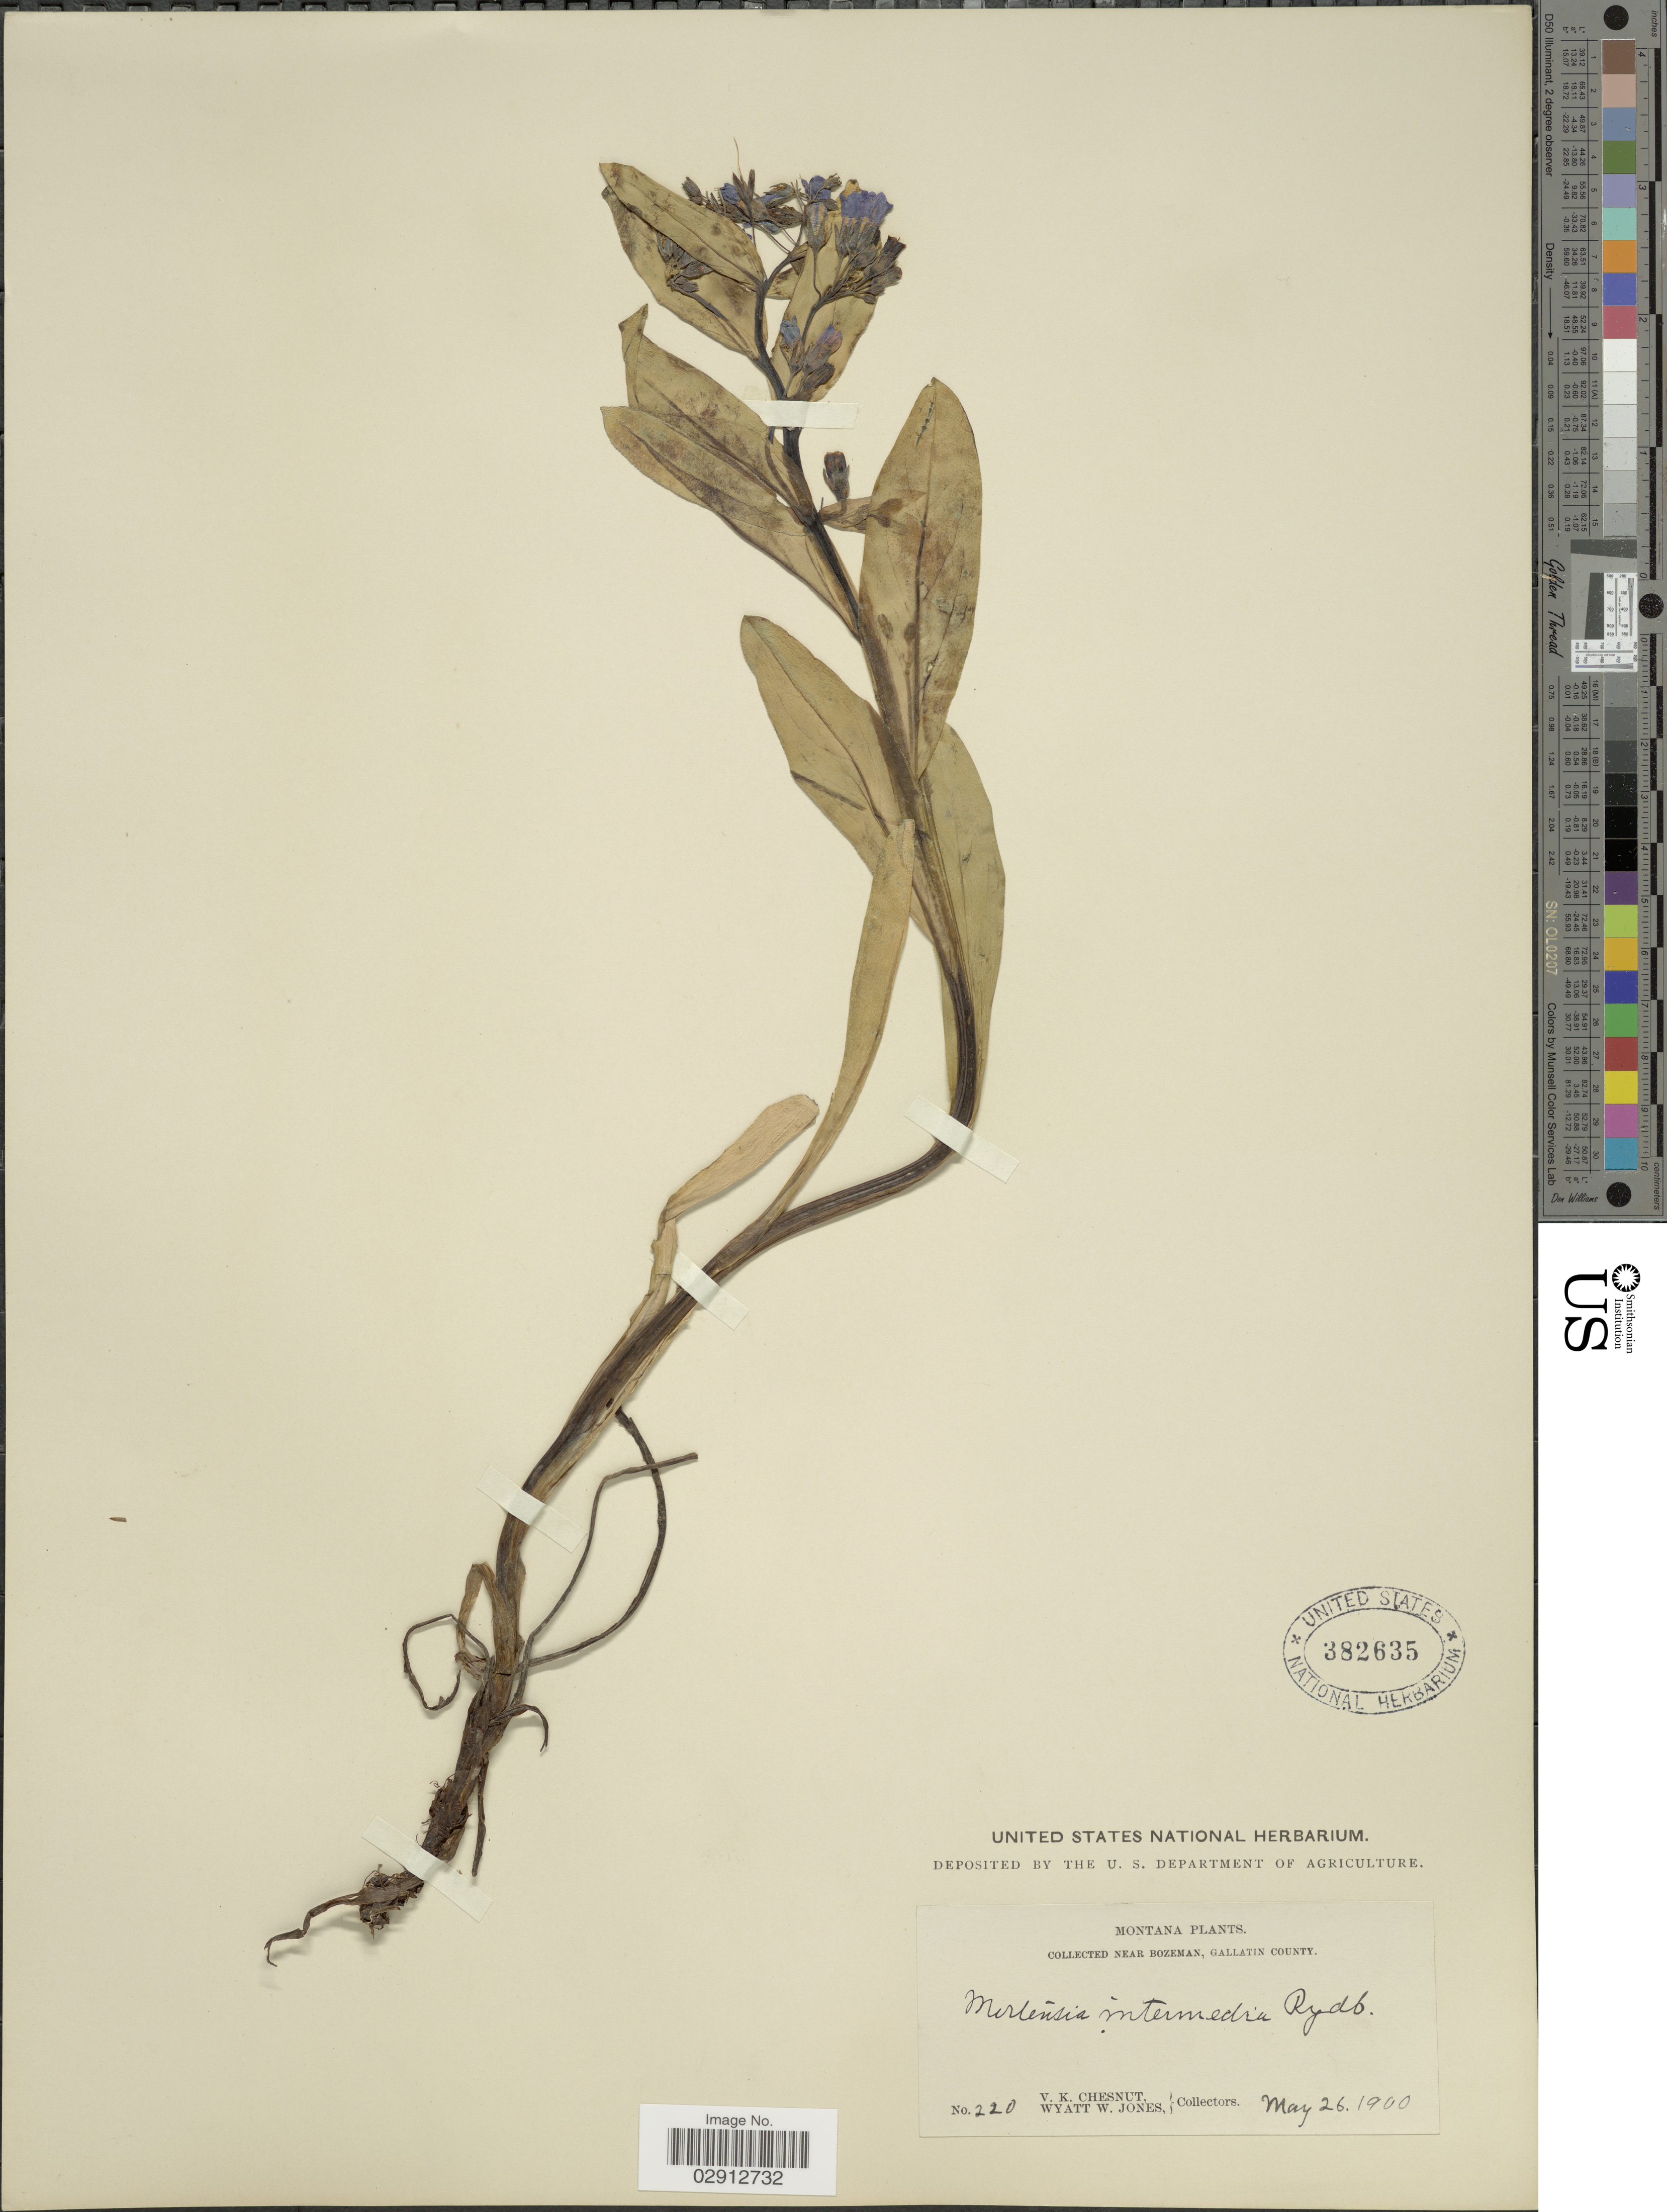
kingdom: Plantae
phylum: Tracheophyta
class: Magnoliopsida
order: Boraginales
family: Boraginaceae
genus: Mertensia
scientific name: Mertensia oblongifolia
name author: (Nutt.) G. Don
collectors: V. Chesnut & W. W. Jones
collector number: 220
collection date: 1900-05-26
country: United States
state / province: Montana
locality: Near Bozeman, Gallatin County.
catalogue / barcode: US 382635